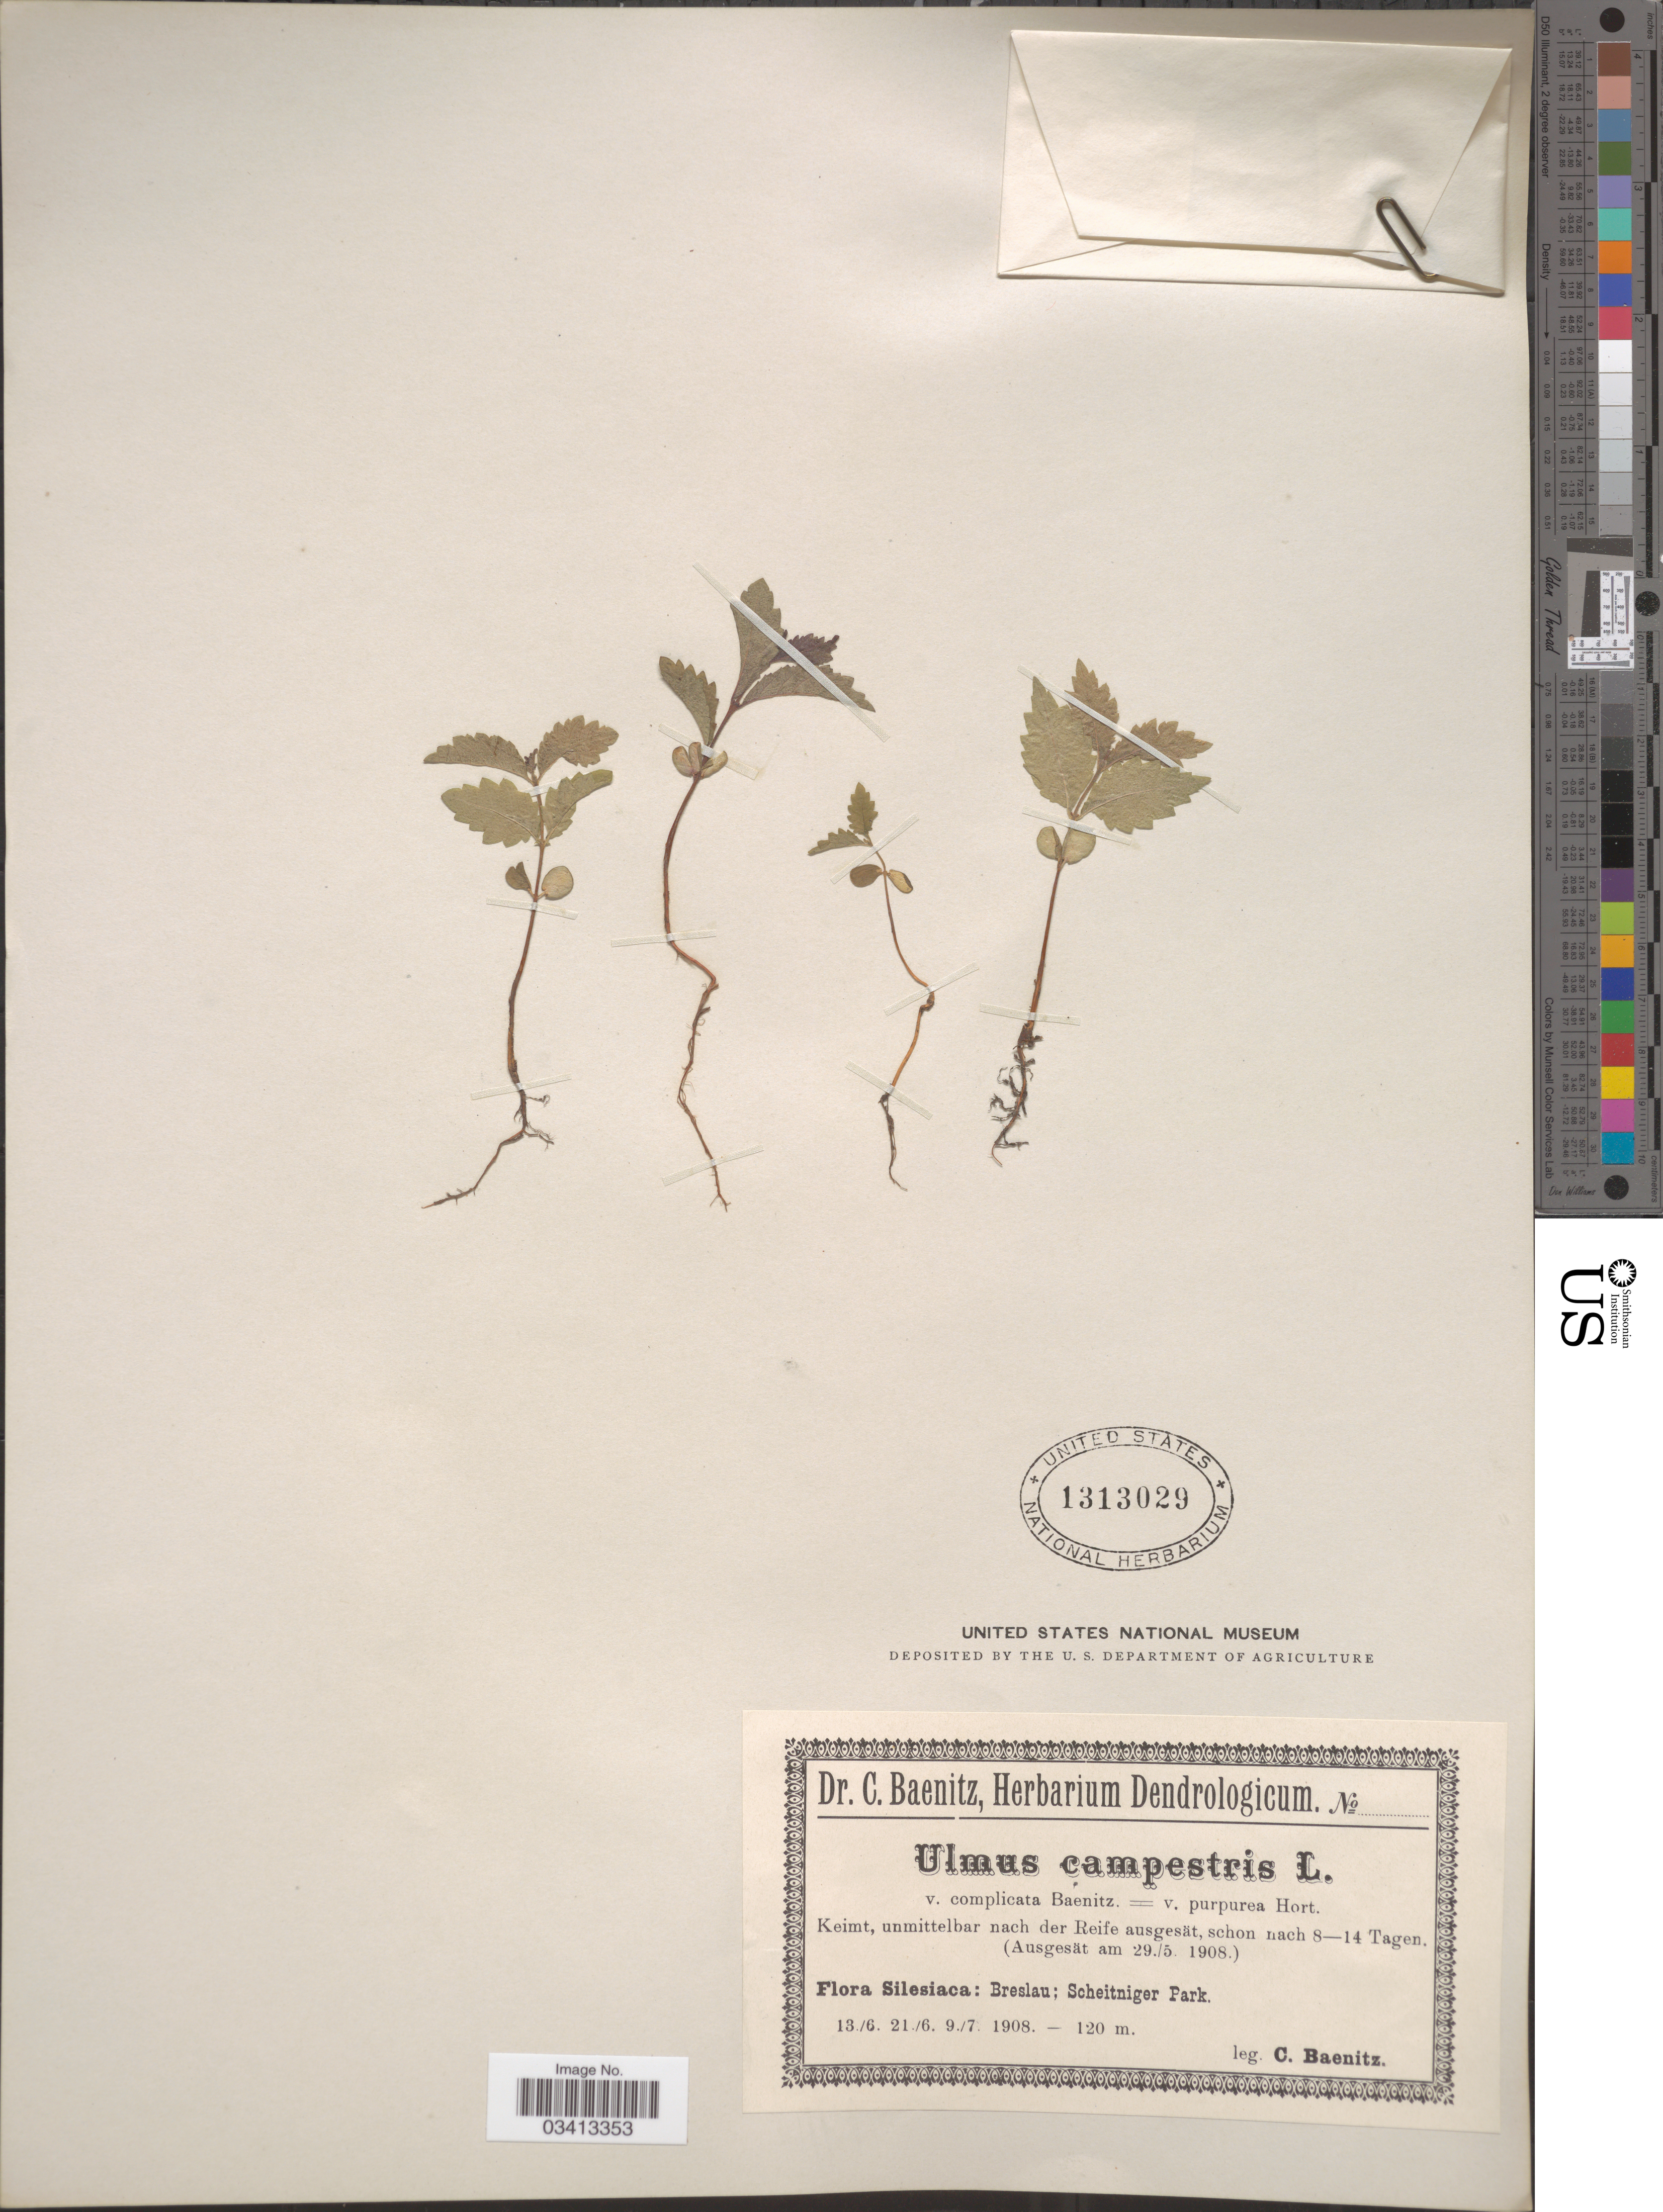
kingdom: Plantae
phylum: Tracheophyta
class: Magnoliopsida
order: Rosales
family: Ulmaceae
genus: Ulmus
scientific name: Ulmus campestris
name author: L.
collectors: C. G. Baenitz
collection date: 1908-06-13/1908-07-09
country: Poland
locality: Silesiaca: Breslau; Scheitniger Park.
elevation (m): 120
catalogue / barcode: US 1313029